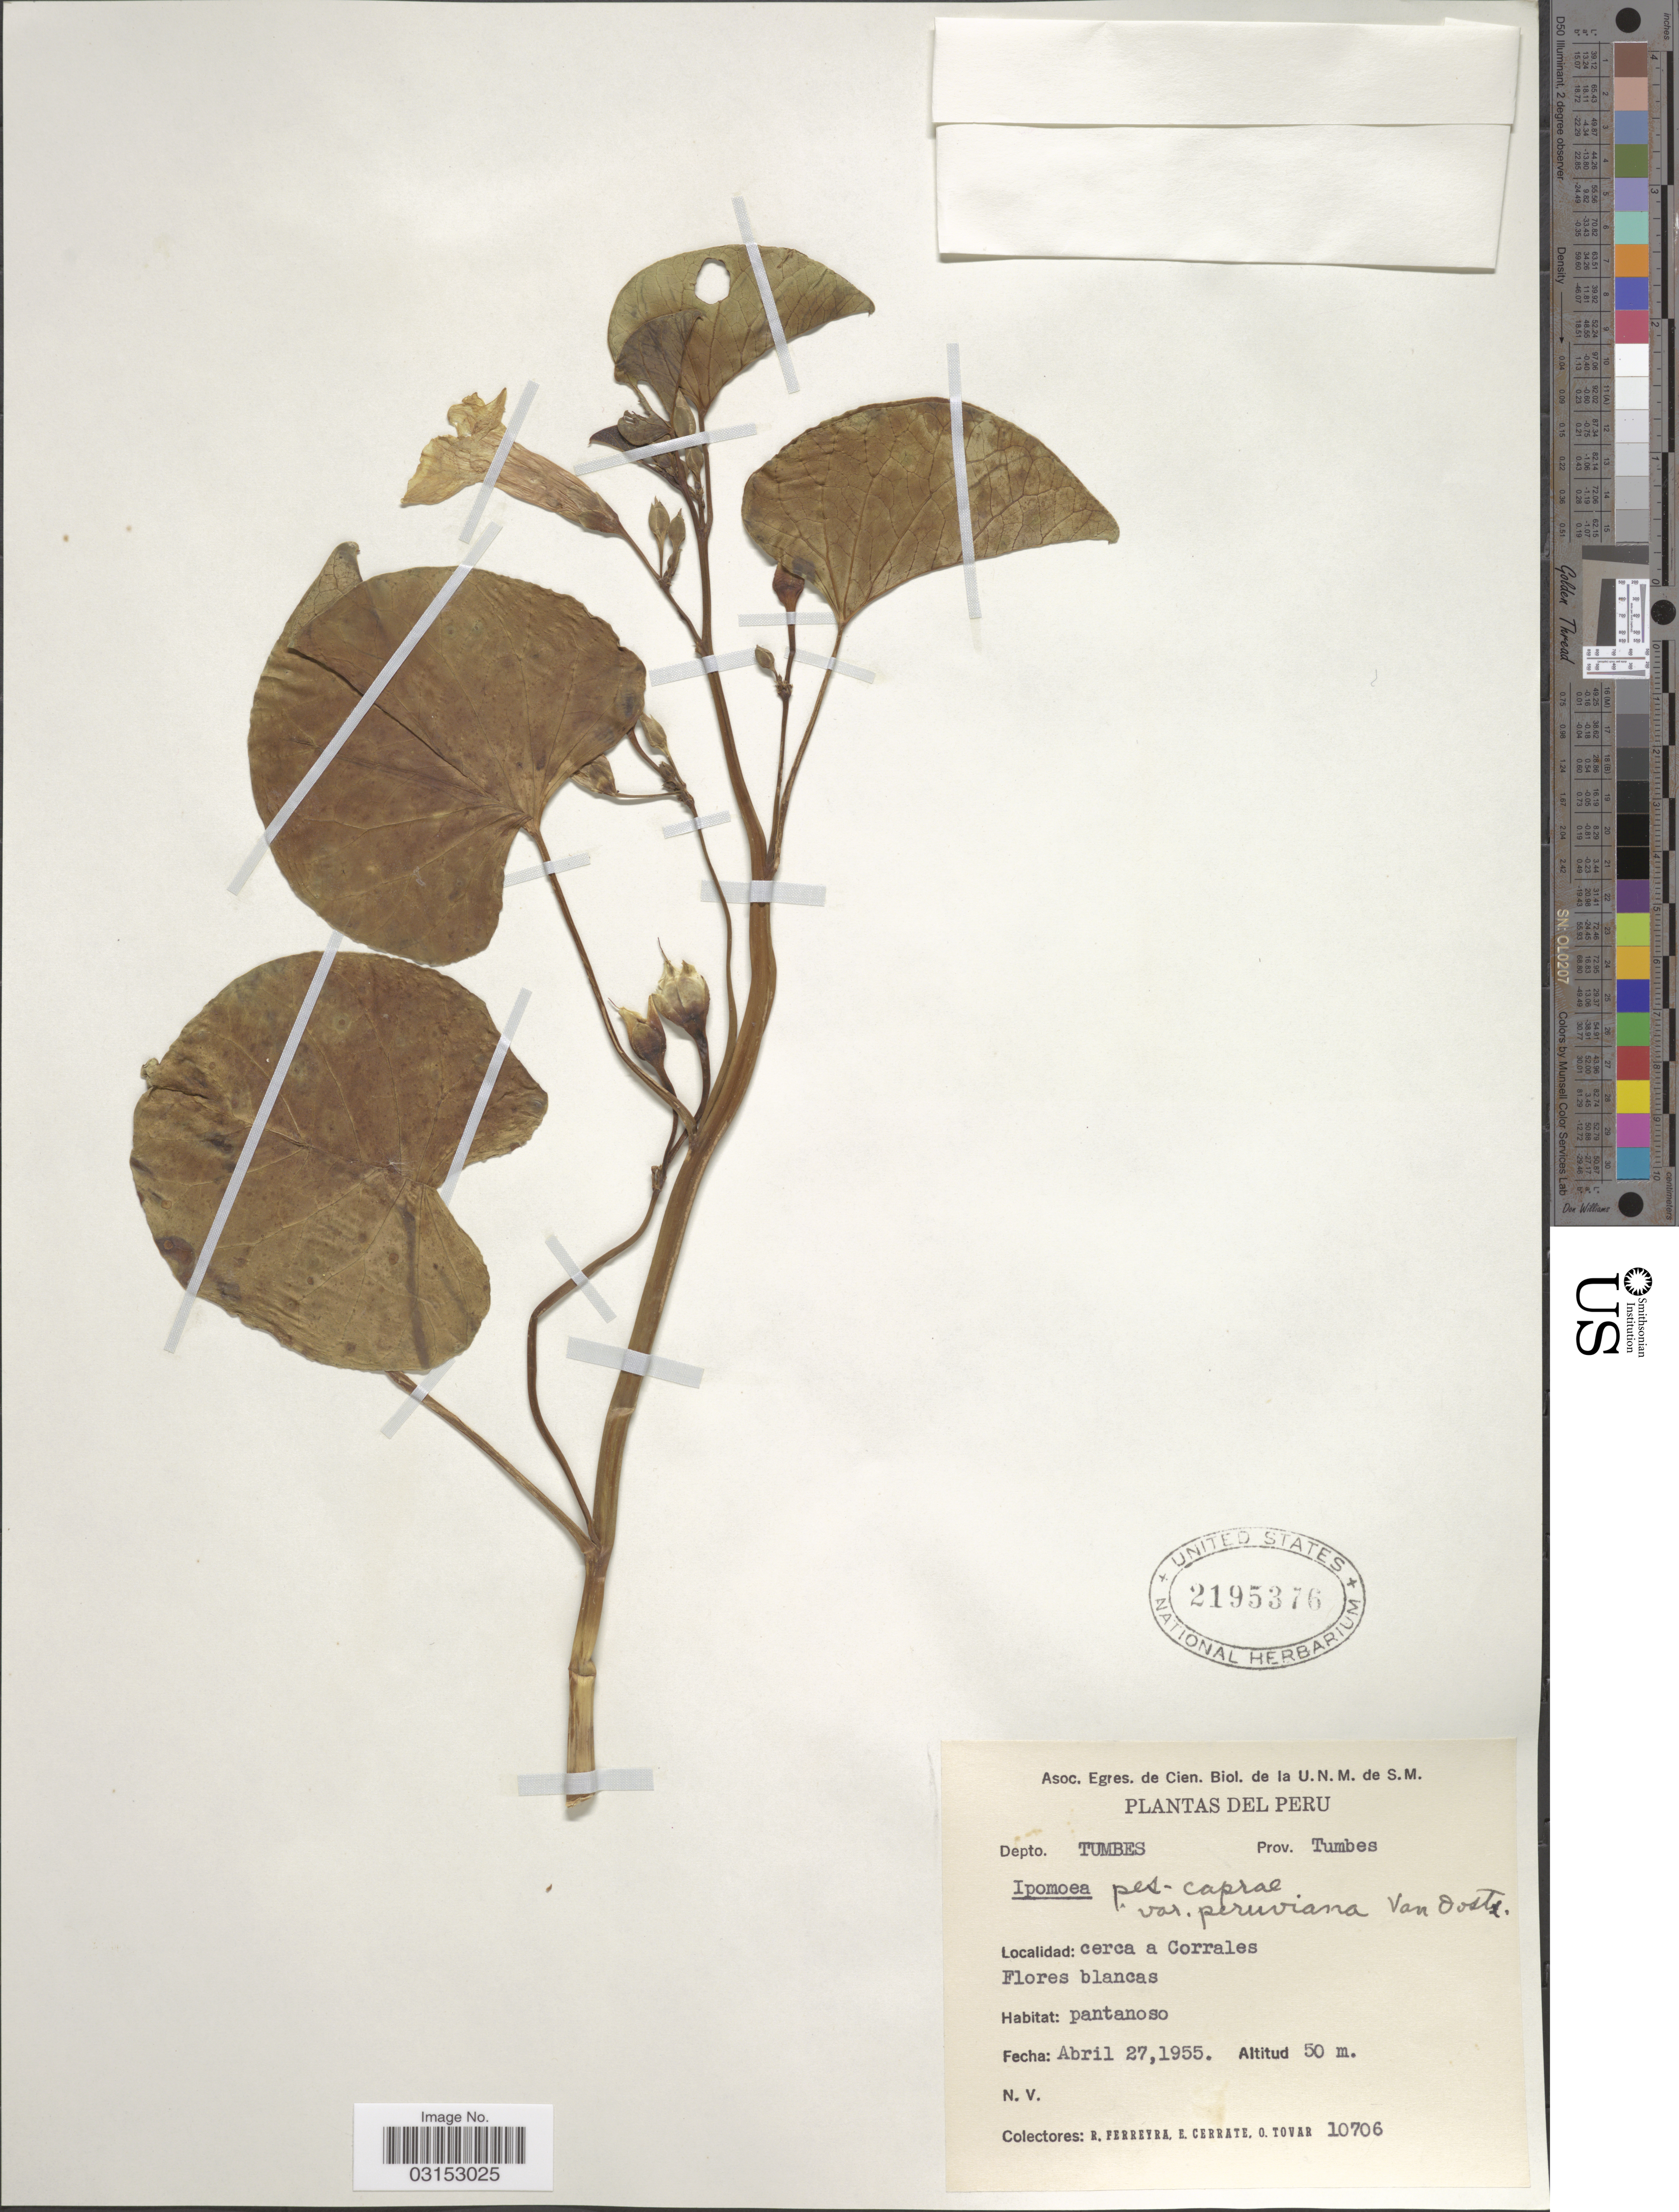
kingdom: Plantae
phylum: Tracheophyta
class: Magnoliopsida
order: Solanales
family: Convolvulaceae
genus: Ipomoea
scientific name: Ipomoea pes-caprae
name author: (L.) R. Br.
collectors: R. A. Ferreyra, E. Cerrate & Ó. Tovar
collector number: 10706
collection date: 1955-04-27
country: Peru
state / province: Tumbes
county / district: Tumbes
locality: Depto. Tumbes. Prov. Tumbes. Cerca a Corrales.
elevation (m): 50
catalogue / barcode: US 2195376